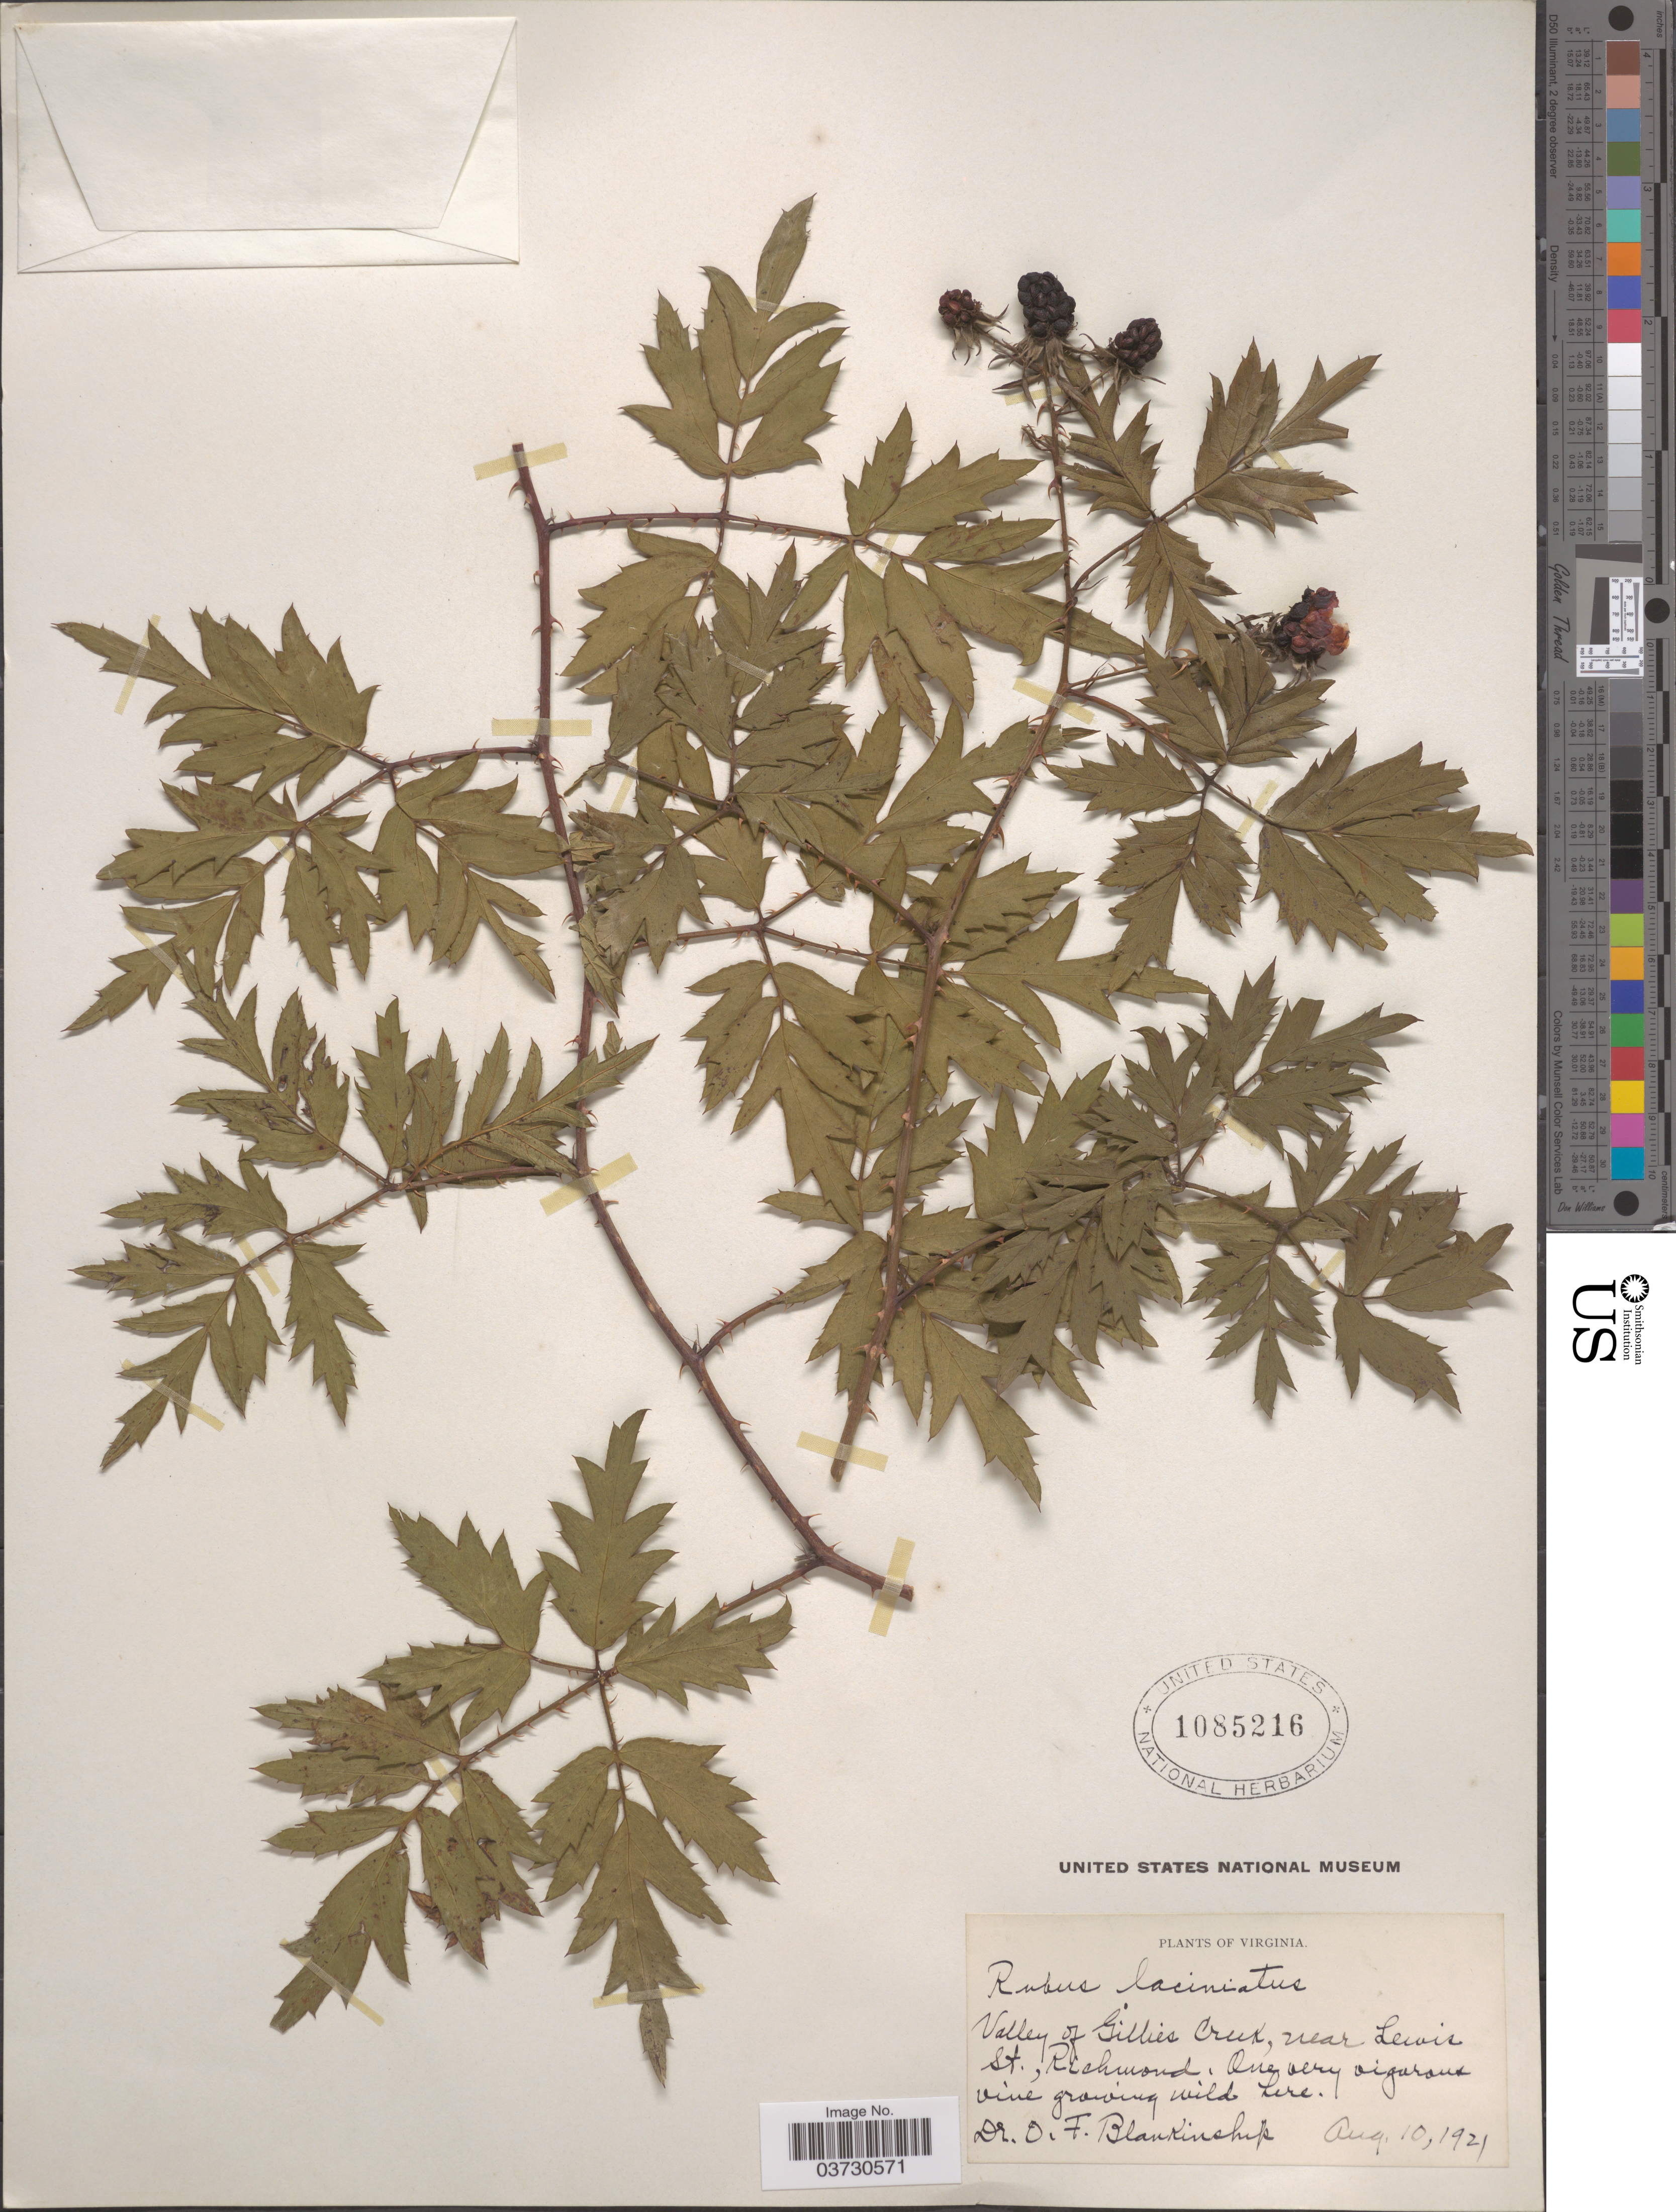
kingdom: Plantae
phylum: Tracheophyta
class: Magnoliopsida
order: Rosales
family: Rosaceae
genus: Rubus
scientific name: Rubus laciniatus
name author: Willd.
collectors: O. Blankinship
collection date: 1921-08-10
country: United States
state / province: Virginia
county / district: City of Richmond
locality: Valley of Gillies Creek, near Lewis St., Richmond.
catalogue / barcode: US 1085216